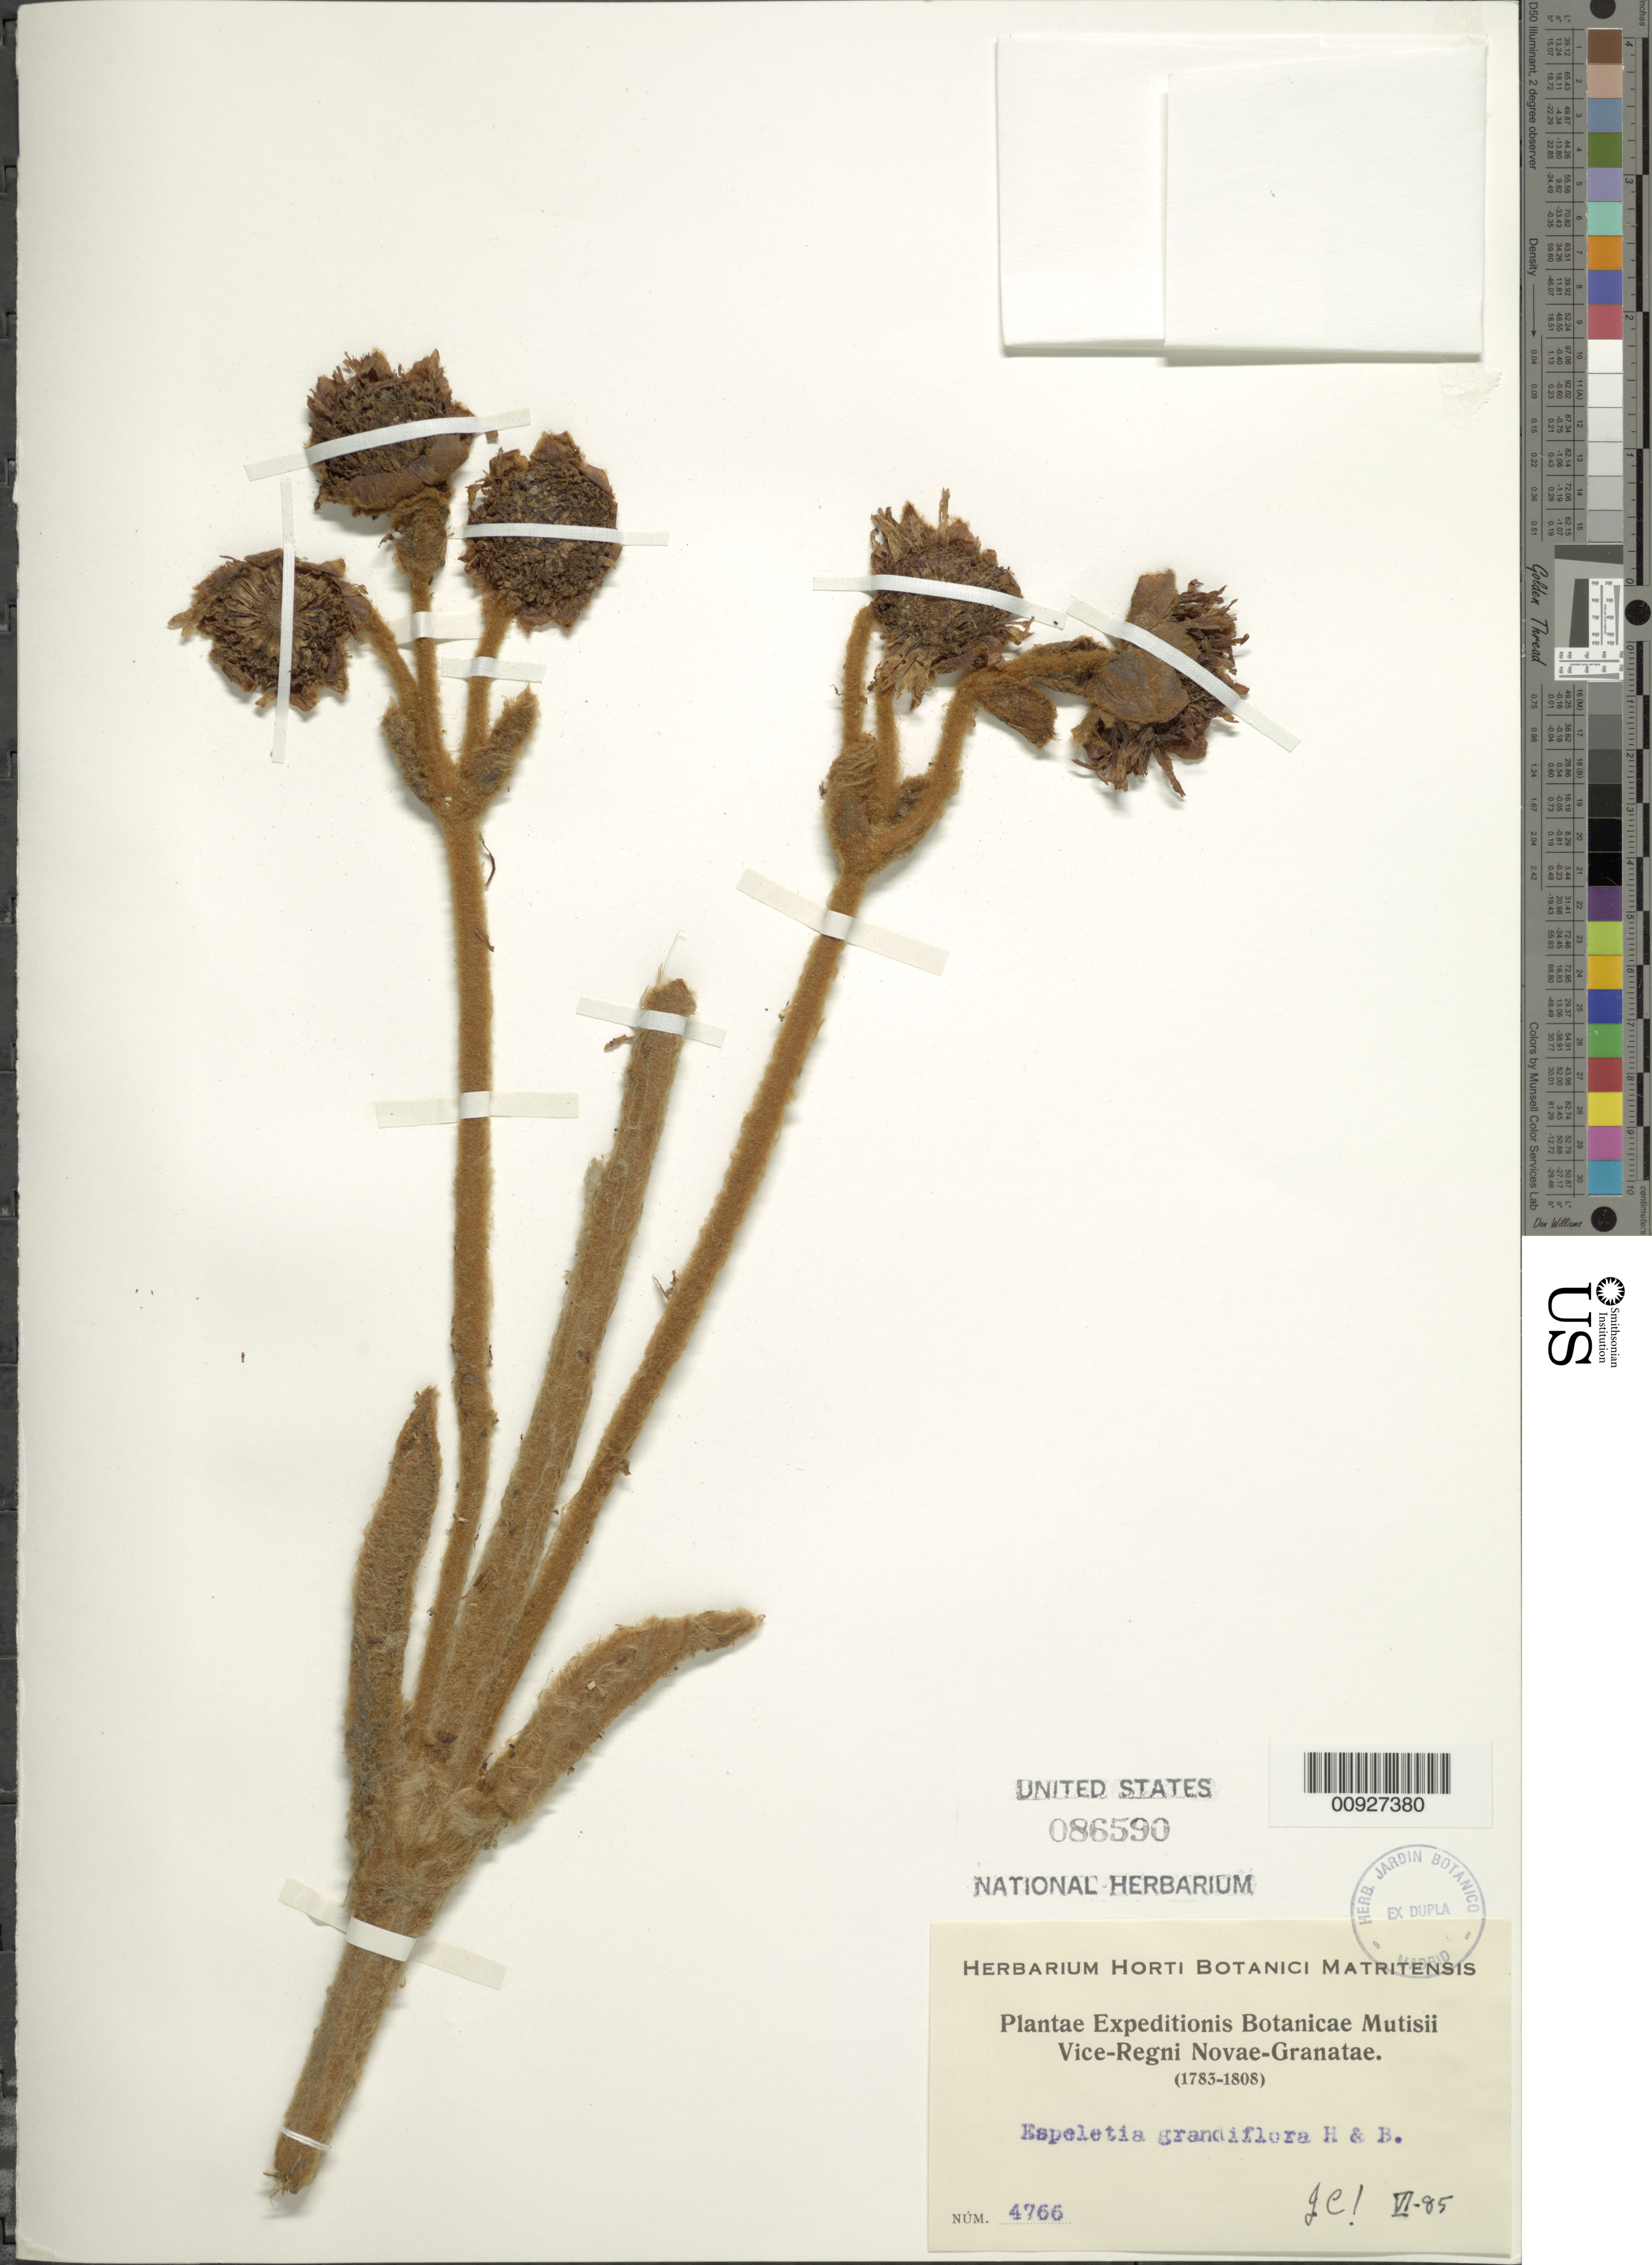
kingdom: Plantae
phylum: Tracheophyta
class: Magnoliopsida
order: Asterales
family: Asteraceae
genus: Espeletia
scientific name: Espeletia grandiflora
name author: Humb. & Bonpl.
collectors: J. C. B. Mutis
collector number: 4766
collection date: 1783-01-01/1808-12-31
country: Colombia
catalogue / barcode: US 86590